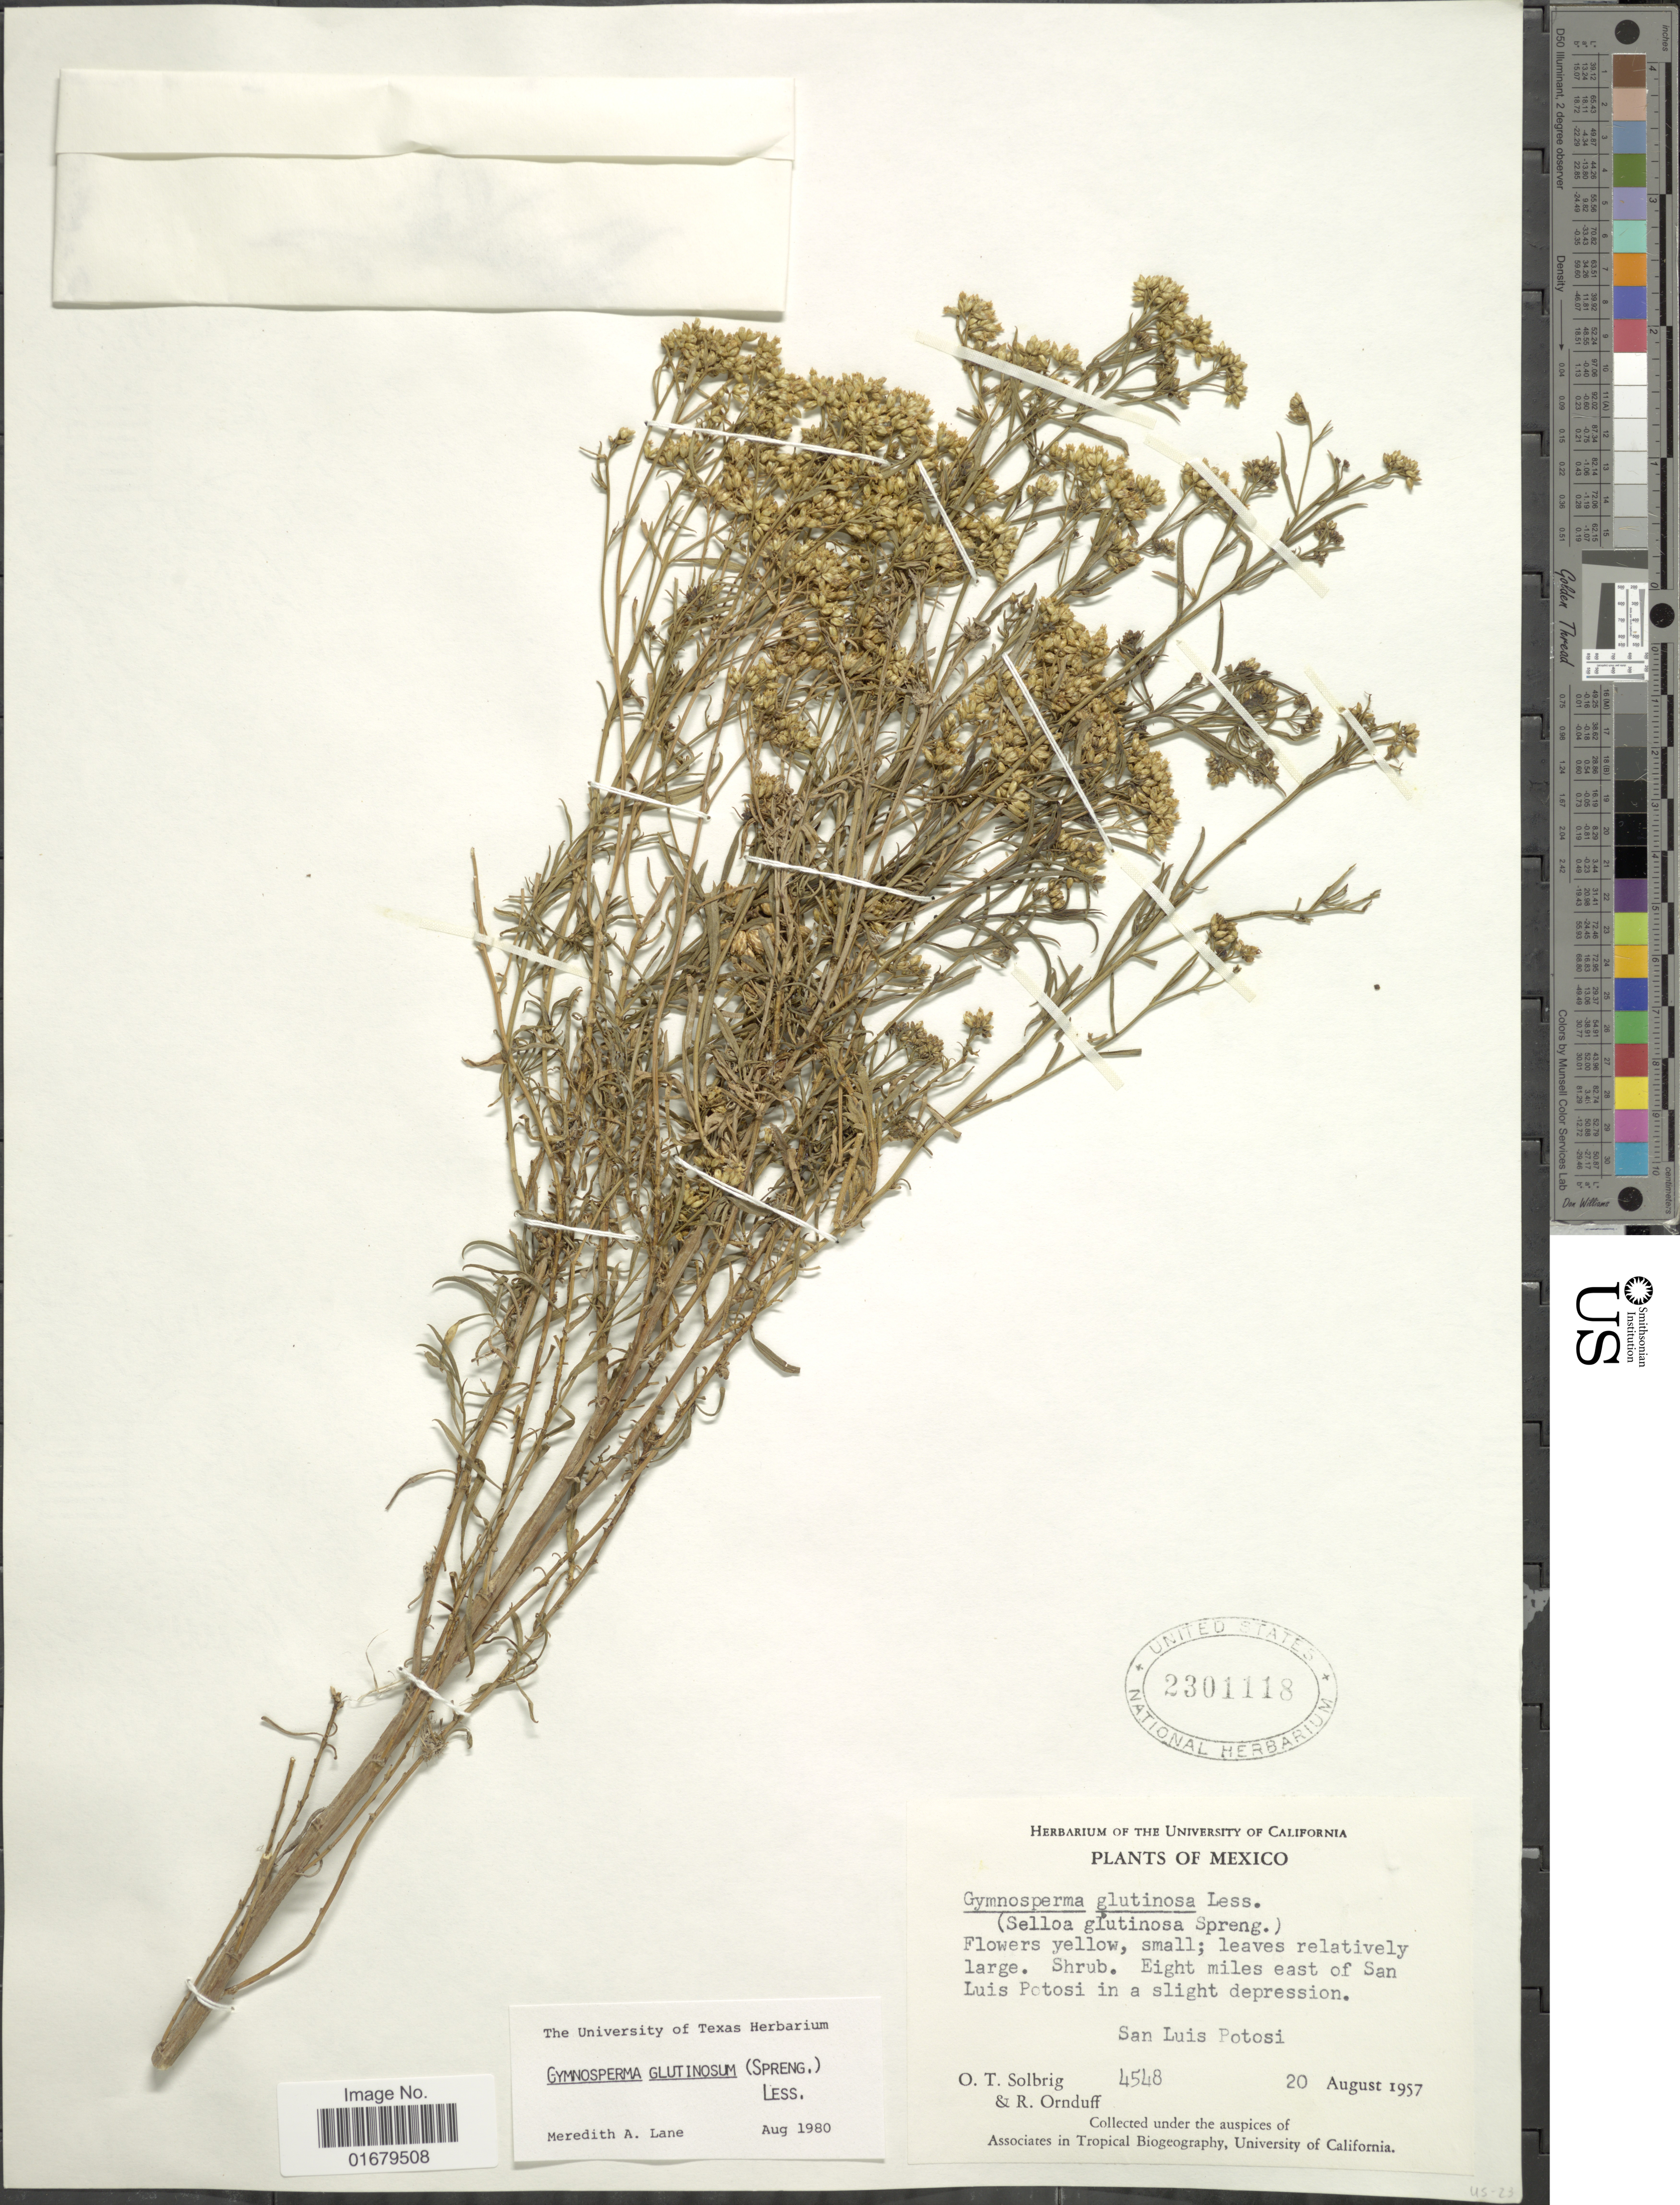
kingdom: Plantae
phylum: Tracheophyta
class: Magnoliopsida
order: Asterales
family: Asteraceae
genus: Gymnosperma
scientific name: Gymnosperma glutinosum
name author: (Spreng.) Less.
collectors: O. T. Solbrig & R. Ornduff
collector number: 4548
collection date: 1957-08-20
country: Mexico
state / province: San Luis Potosí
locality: Eight miles east of San Luis Potosi in a slight depression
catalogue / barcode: US 2301118